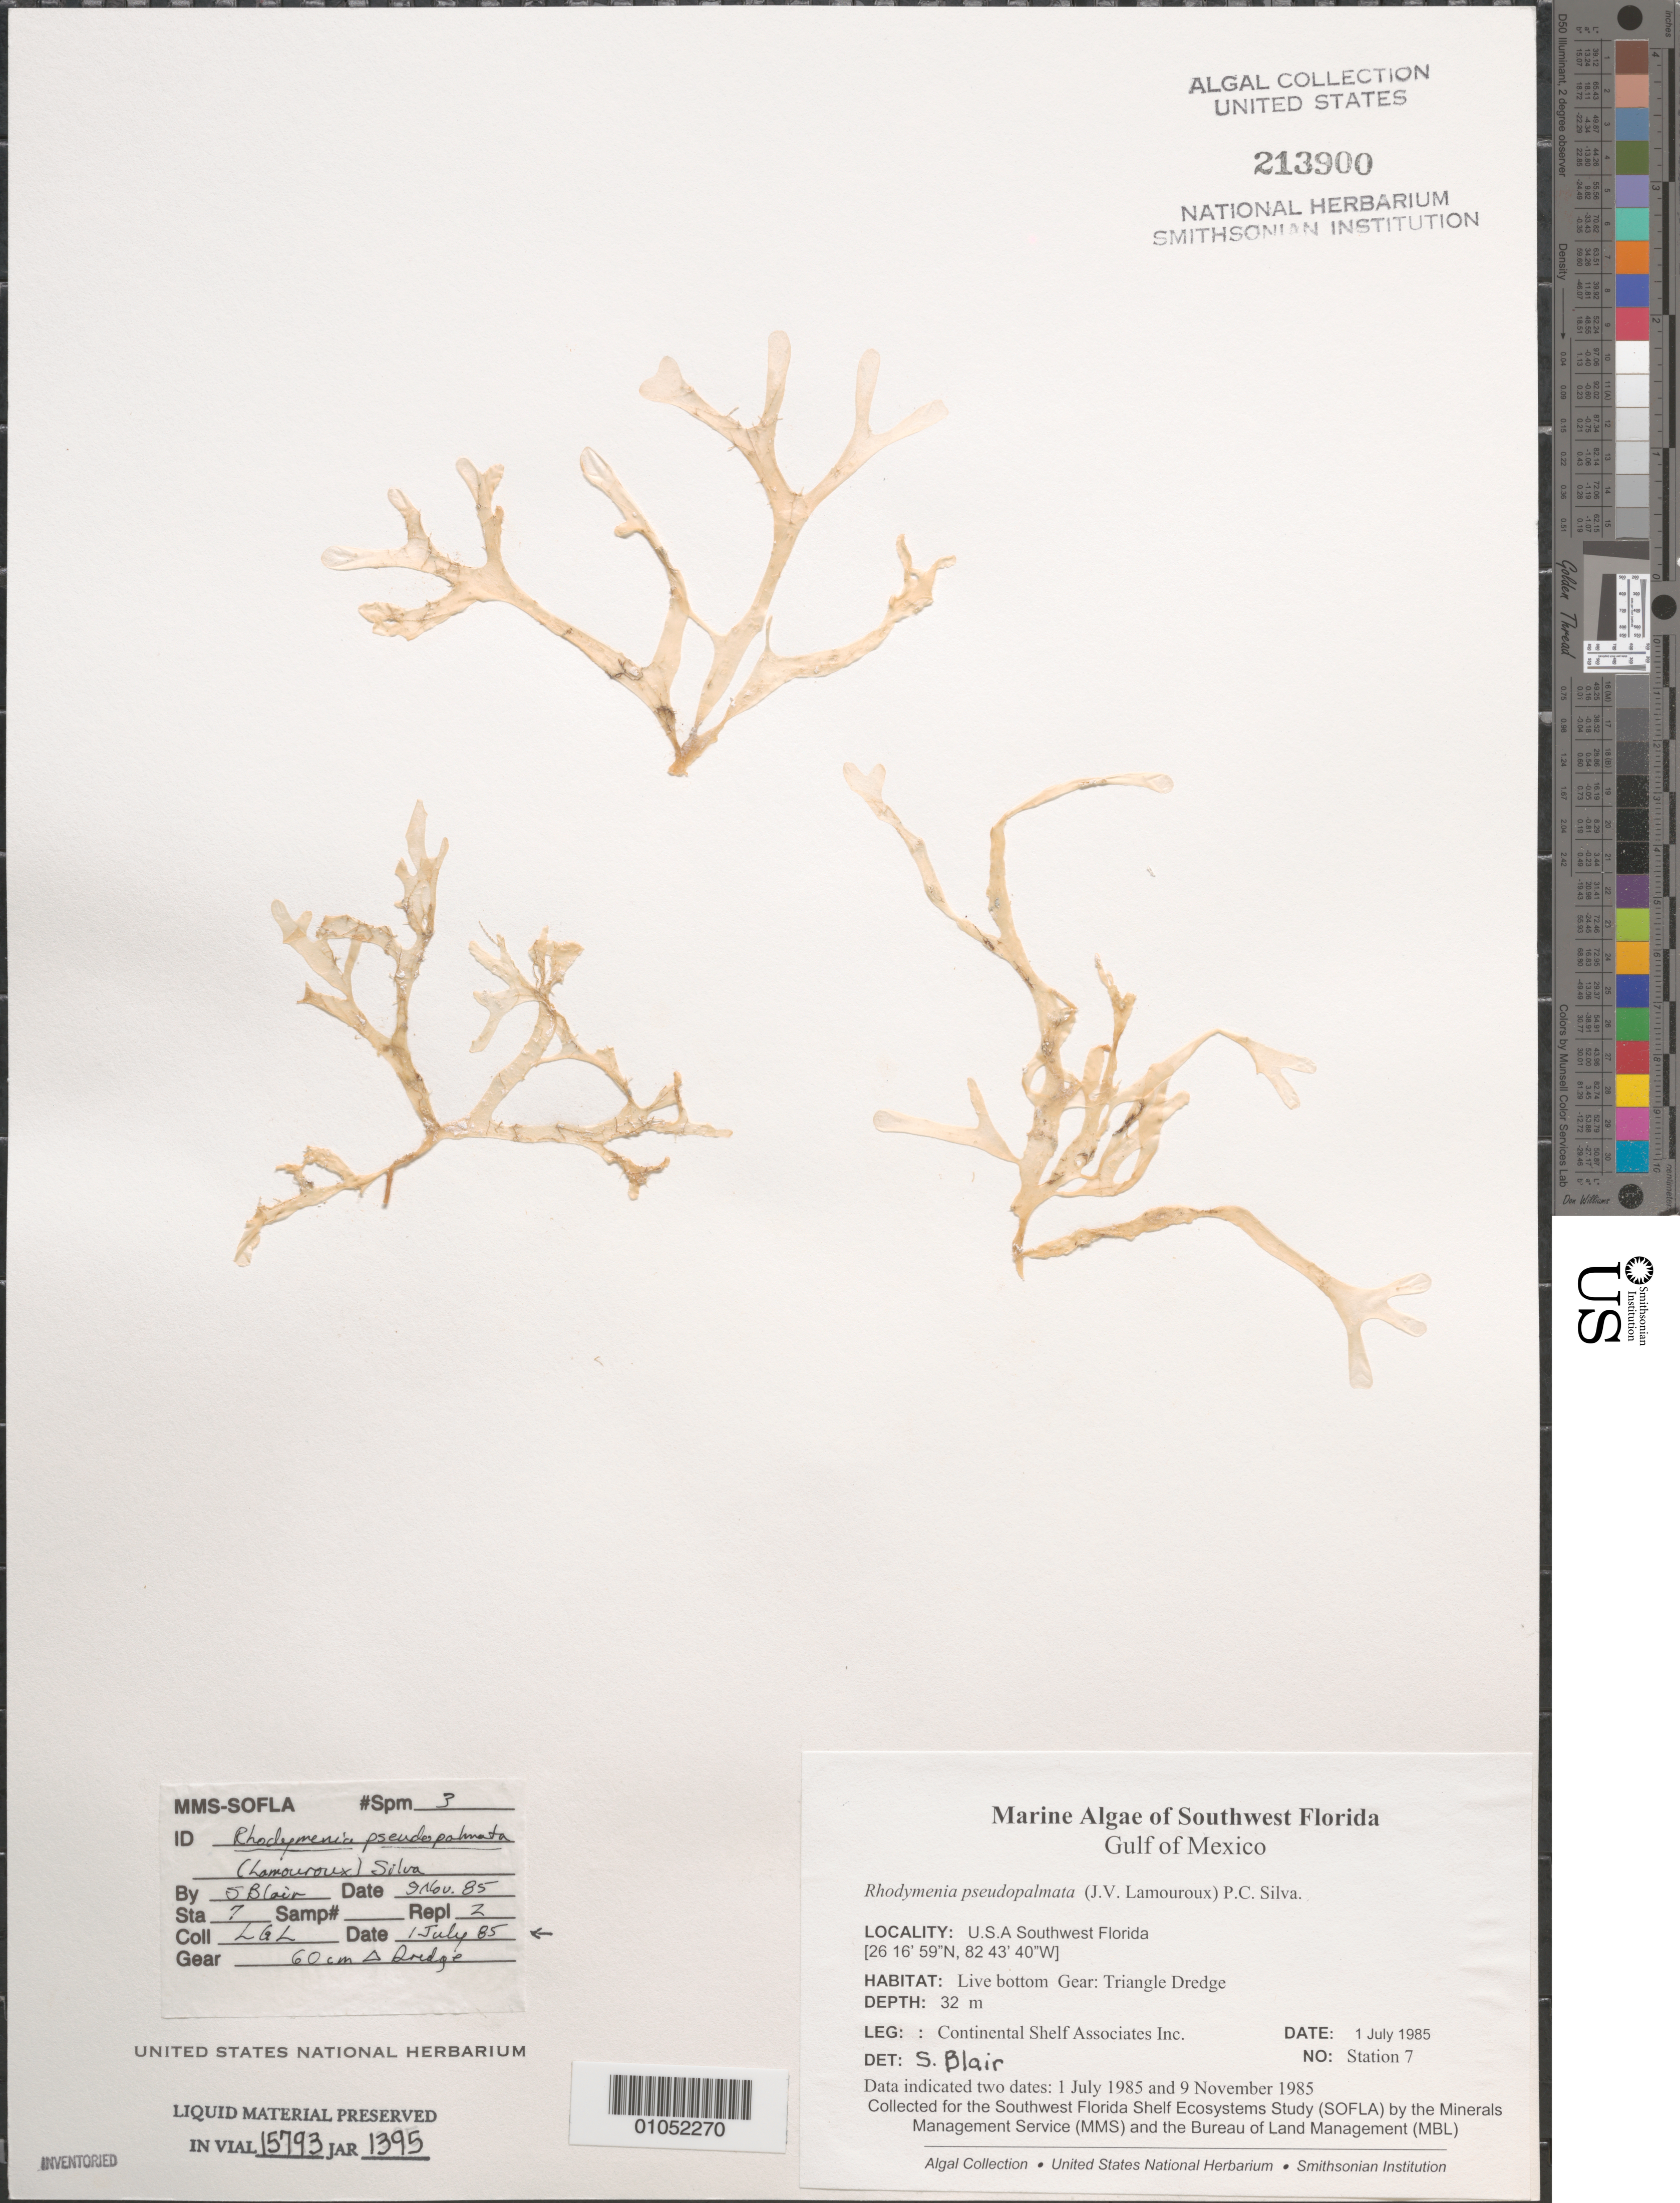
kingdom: Plantae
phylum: Rhodophyta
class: Florideophyceae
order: Rhodymeniales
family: Rhodymeniaceae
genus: Rhodymenia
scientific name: Rhodymenia pseudopalmata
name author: (J.V.Lamouroux) P.C. Silva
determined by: Blair, S. M.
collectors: Continental Shelf Associates Inc.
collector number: Station 7 Repl 2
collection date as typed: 01 Jul 1985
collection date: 1985-07-01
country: United States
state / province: Florida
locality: Gulf of Mexico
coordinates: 26 16'59"N, 82 43'40"W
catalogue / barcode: US 213900